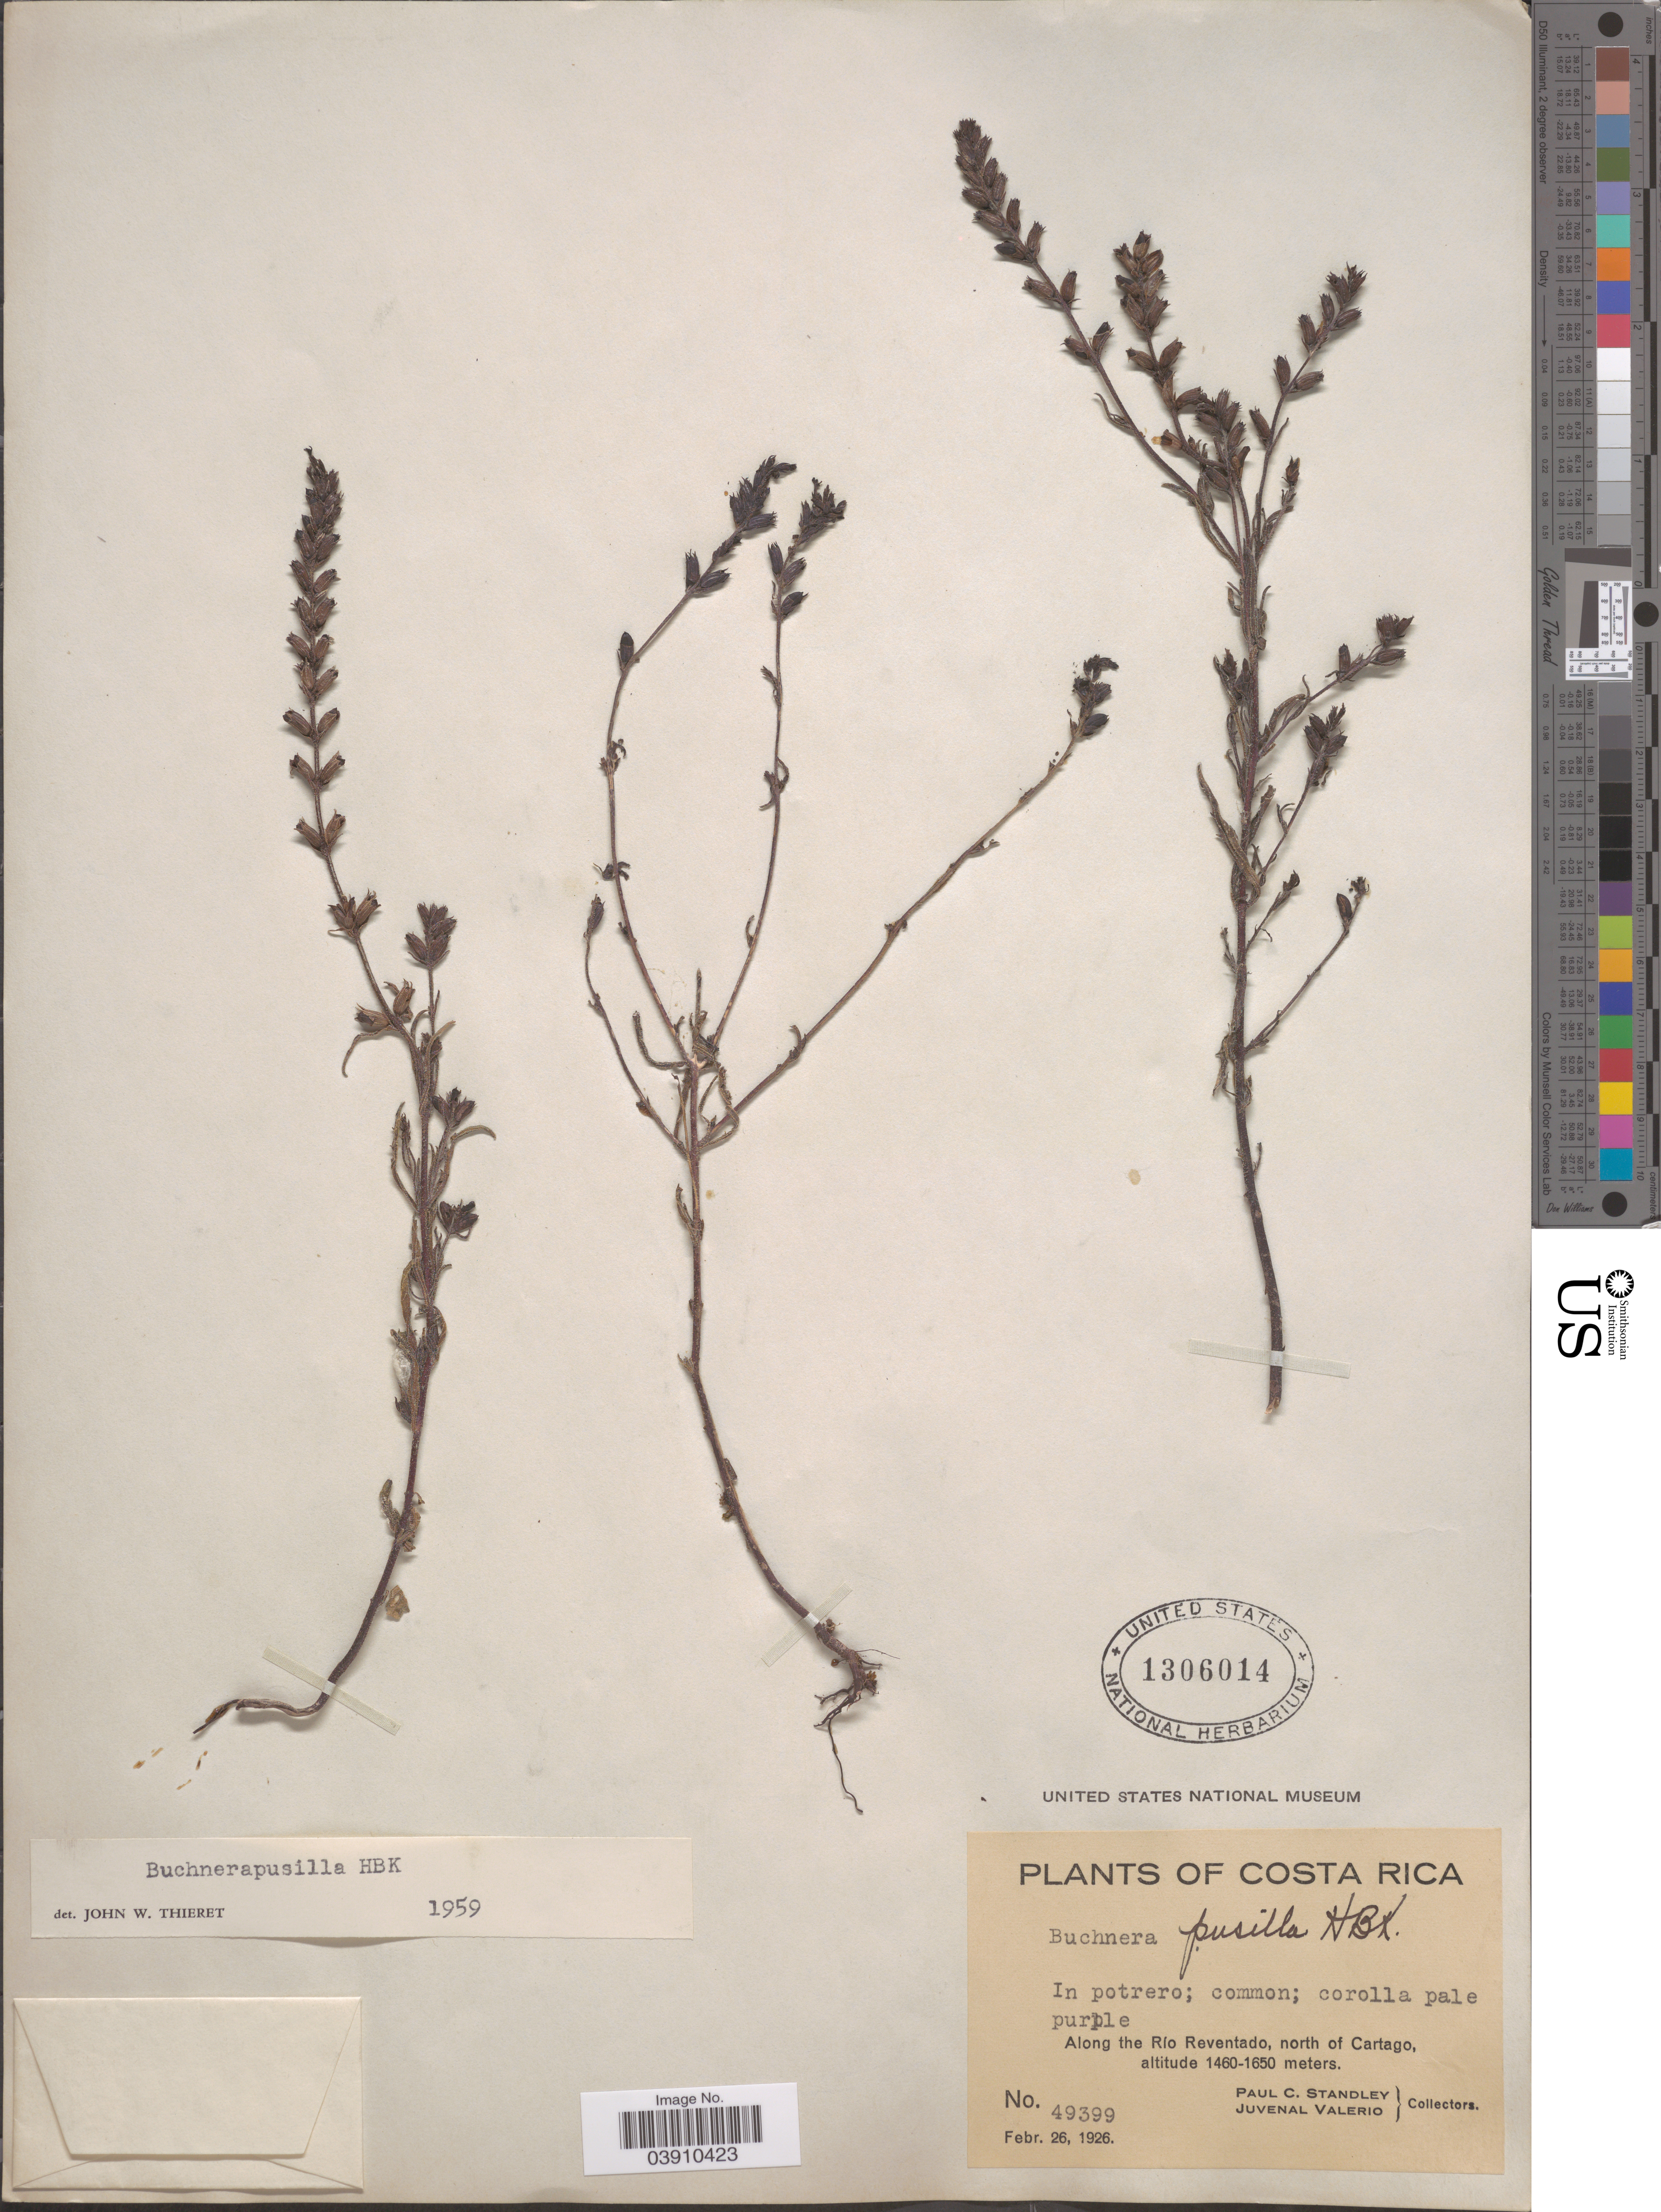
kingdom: Plantae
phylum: Tracheophyta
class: Magnoliopsida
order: Lamiales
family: Orobanchaceae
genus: Buchnera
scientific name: Buchnera pusilla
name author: Kunth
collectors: P. C. Standley & J. Valerio R.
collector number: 49399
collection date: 1926-02-26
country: Costa Rica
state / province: Cartago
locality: Along the Río Reventado, north of Cartago.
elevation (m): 1460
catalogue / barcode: US 1306014